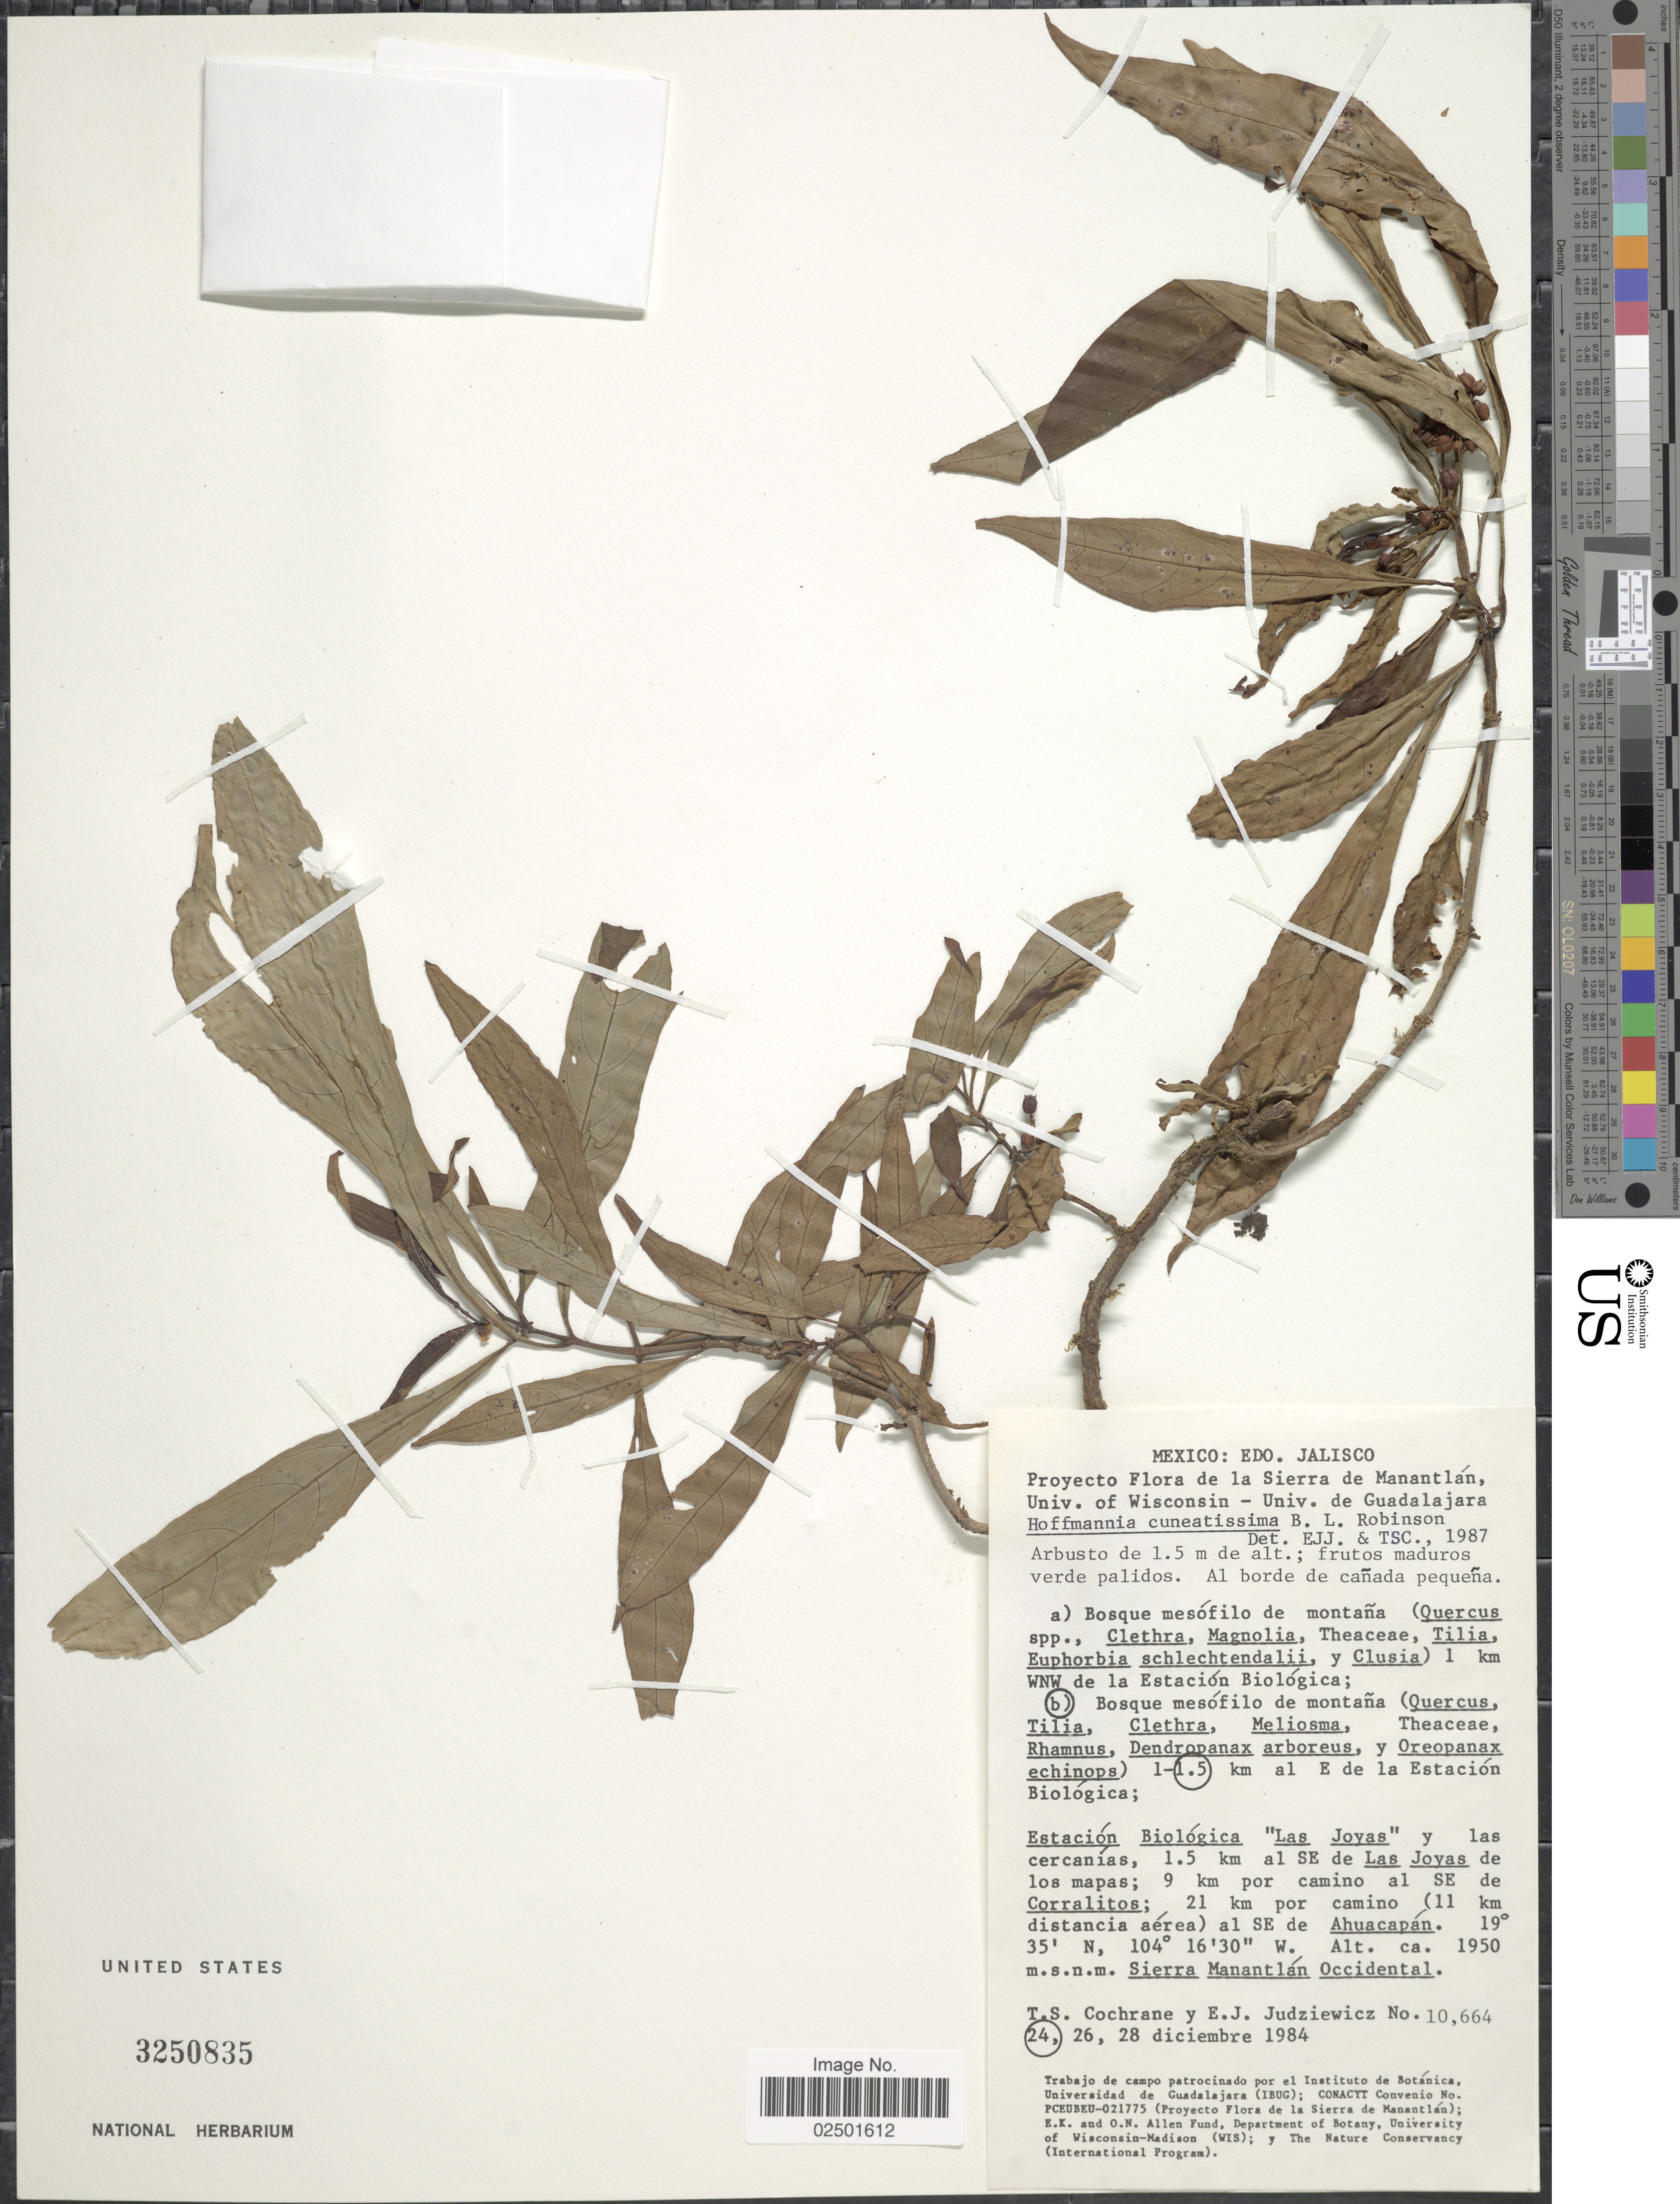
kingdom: Plantae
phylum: Tracheophyta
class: Magnoliopsida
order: Gentianales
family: Rubiaceae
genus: Hoffmannia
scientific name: Hoffmannia cuneatissima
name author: B.L. Rob.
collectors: T. S. Cochrane & E. J. Judziewicz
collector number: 10664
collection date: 1984-12-24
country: Mexico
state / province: Jalisco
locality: De la Sierra de Manatlán, Bosque mesófilo de montaña, 1.5 km al E de la Estación Biológica, Estación Biológica 'Las Joyas' y las cercanías, 1.5 km al SE de Las Joyas de los mapas; 9 km por camino al SE de Corralitos; 21 km por camino ( 11 km distancia aérea) al SE de Ahuacapán, Sierra Manantlán Occidental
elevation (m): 1950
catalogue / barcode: US 3250835